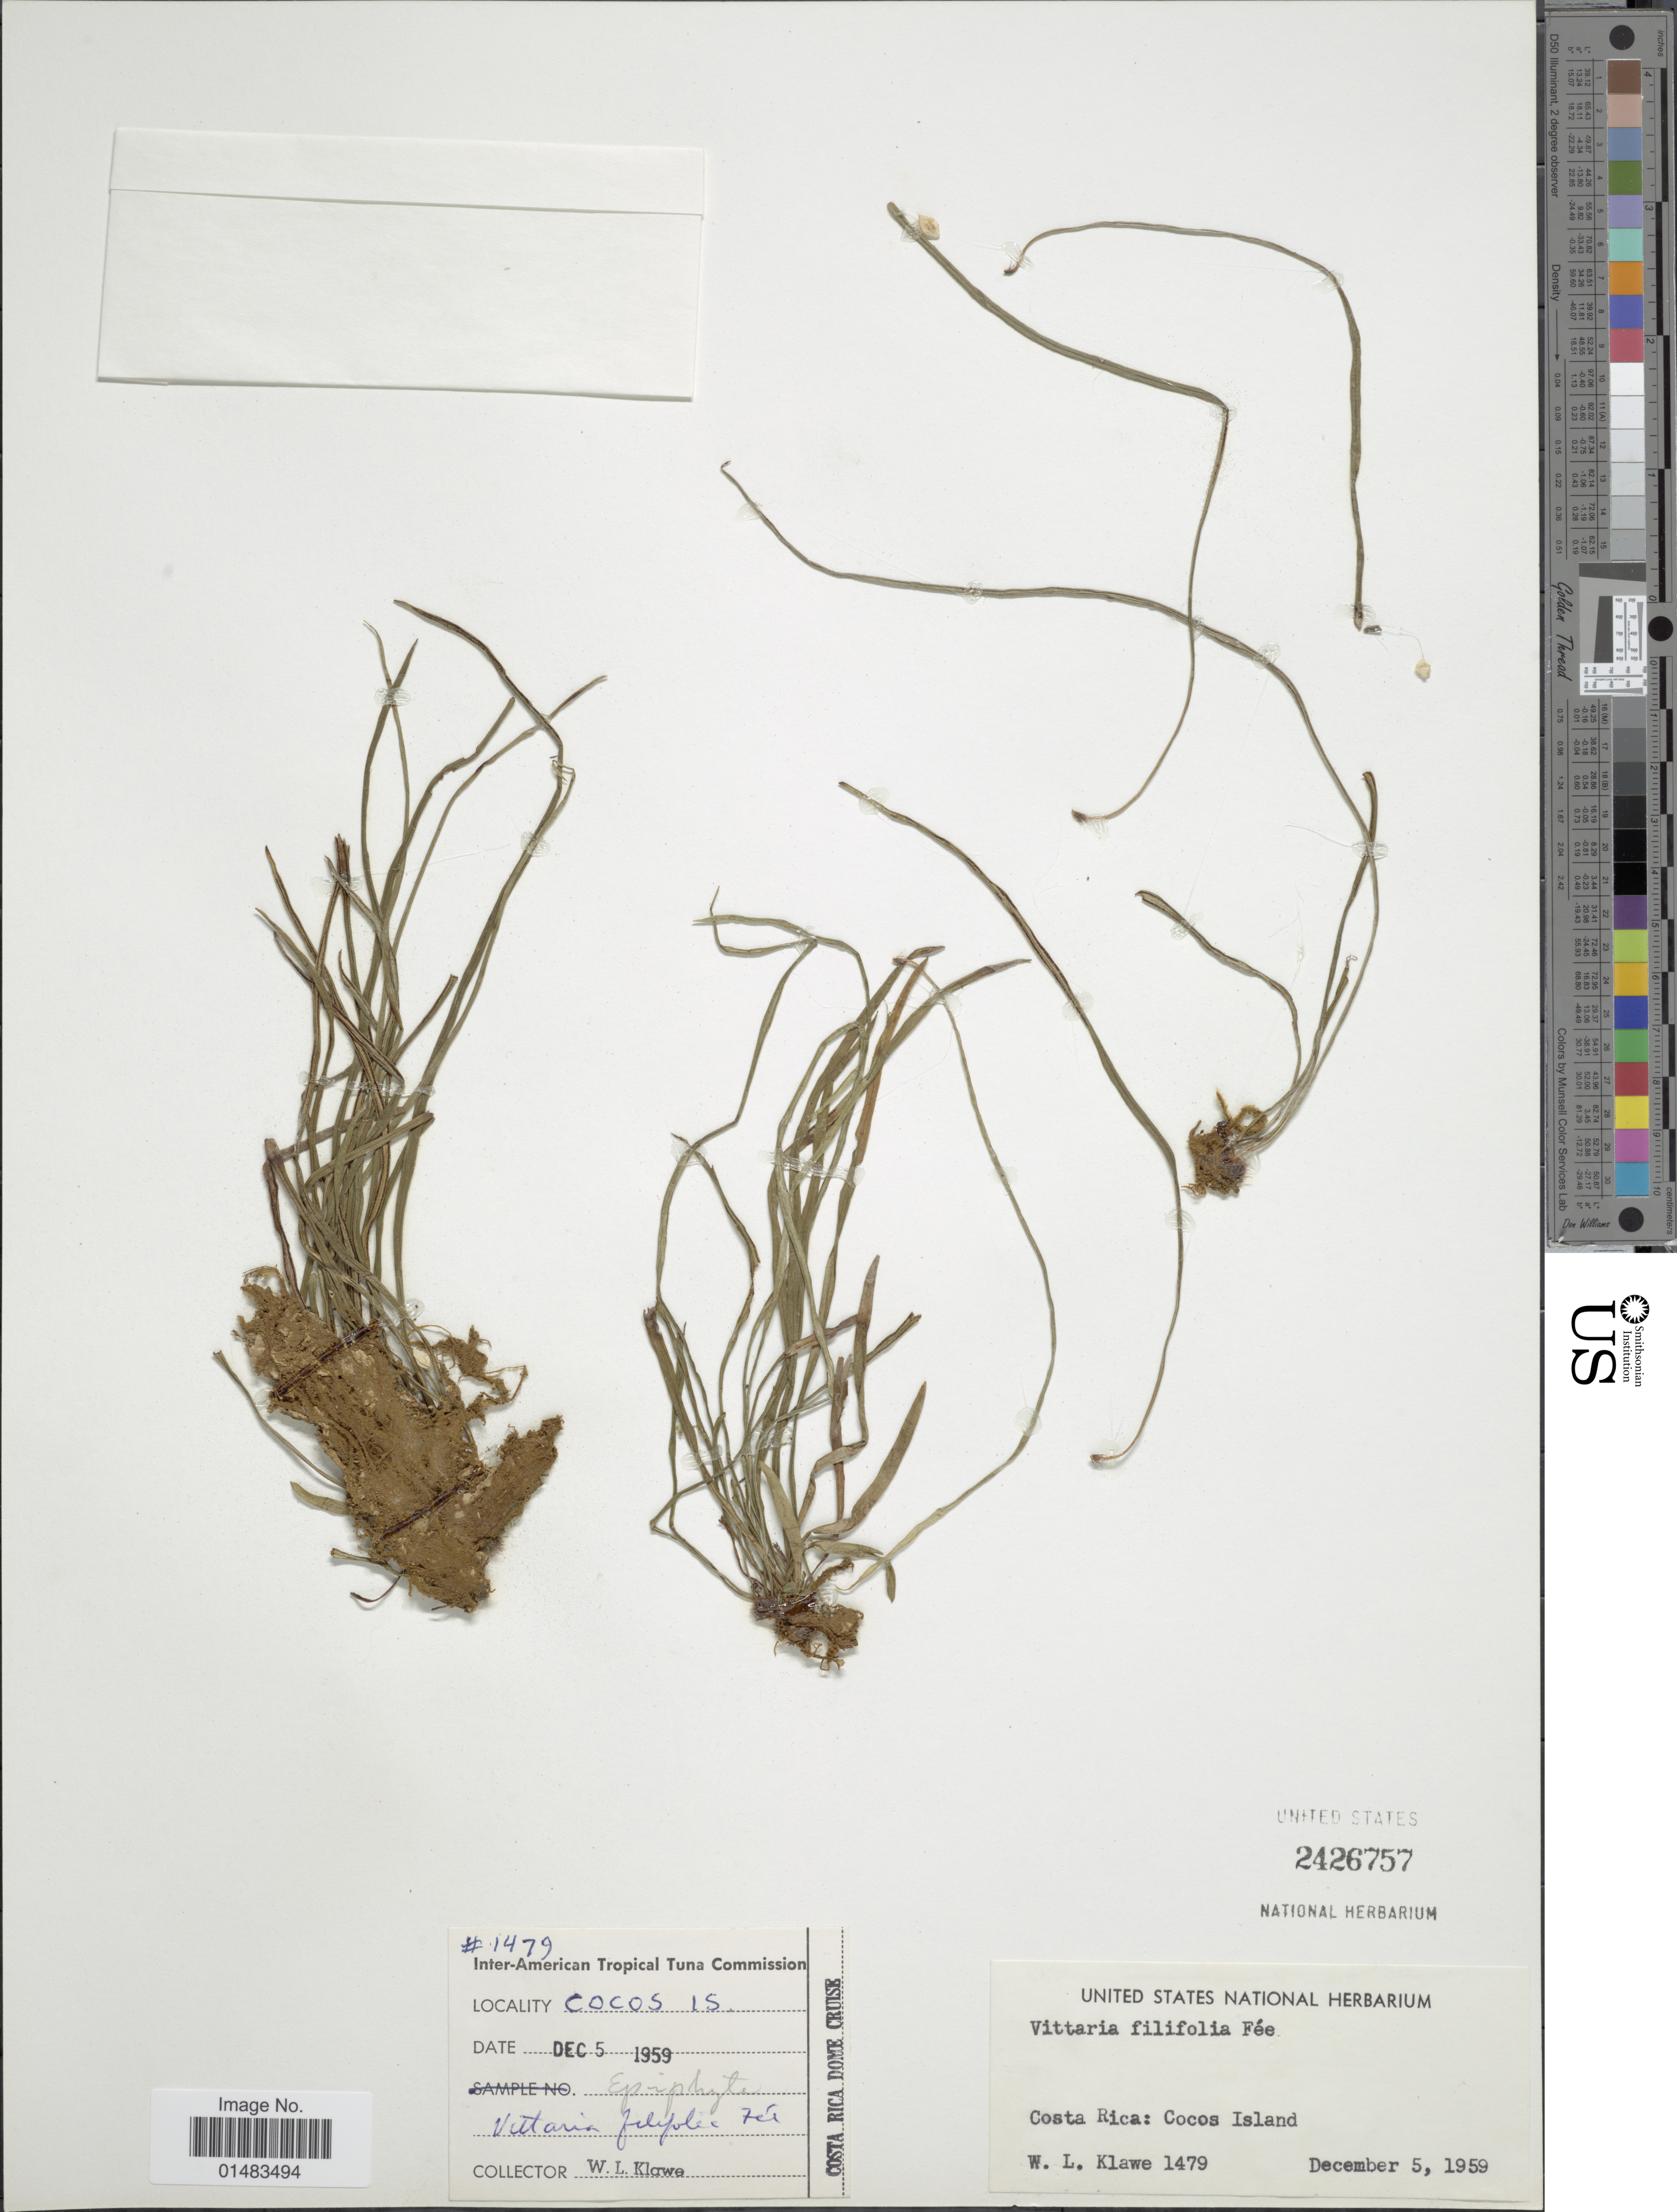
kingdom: Plantae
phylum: Tracheophyta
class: Polypodiopsida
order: Polypodiales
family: Pteridaceae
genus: Vittaria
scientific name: Vittaria graminifolia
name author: Kaulf.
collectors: W. Klawe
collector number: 1479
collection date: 1959-12-05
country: Costa Rica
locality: Cocos Island.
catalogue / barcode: US 2426757